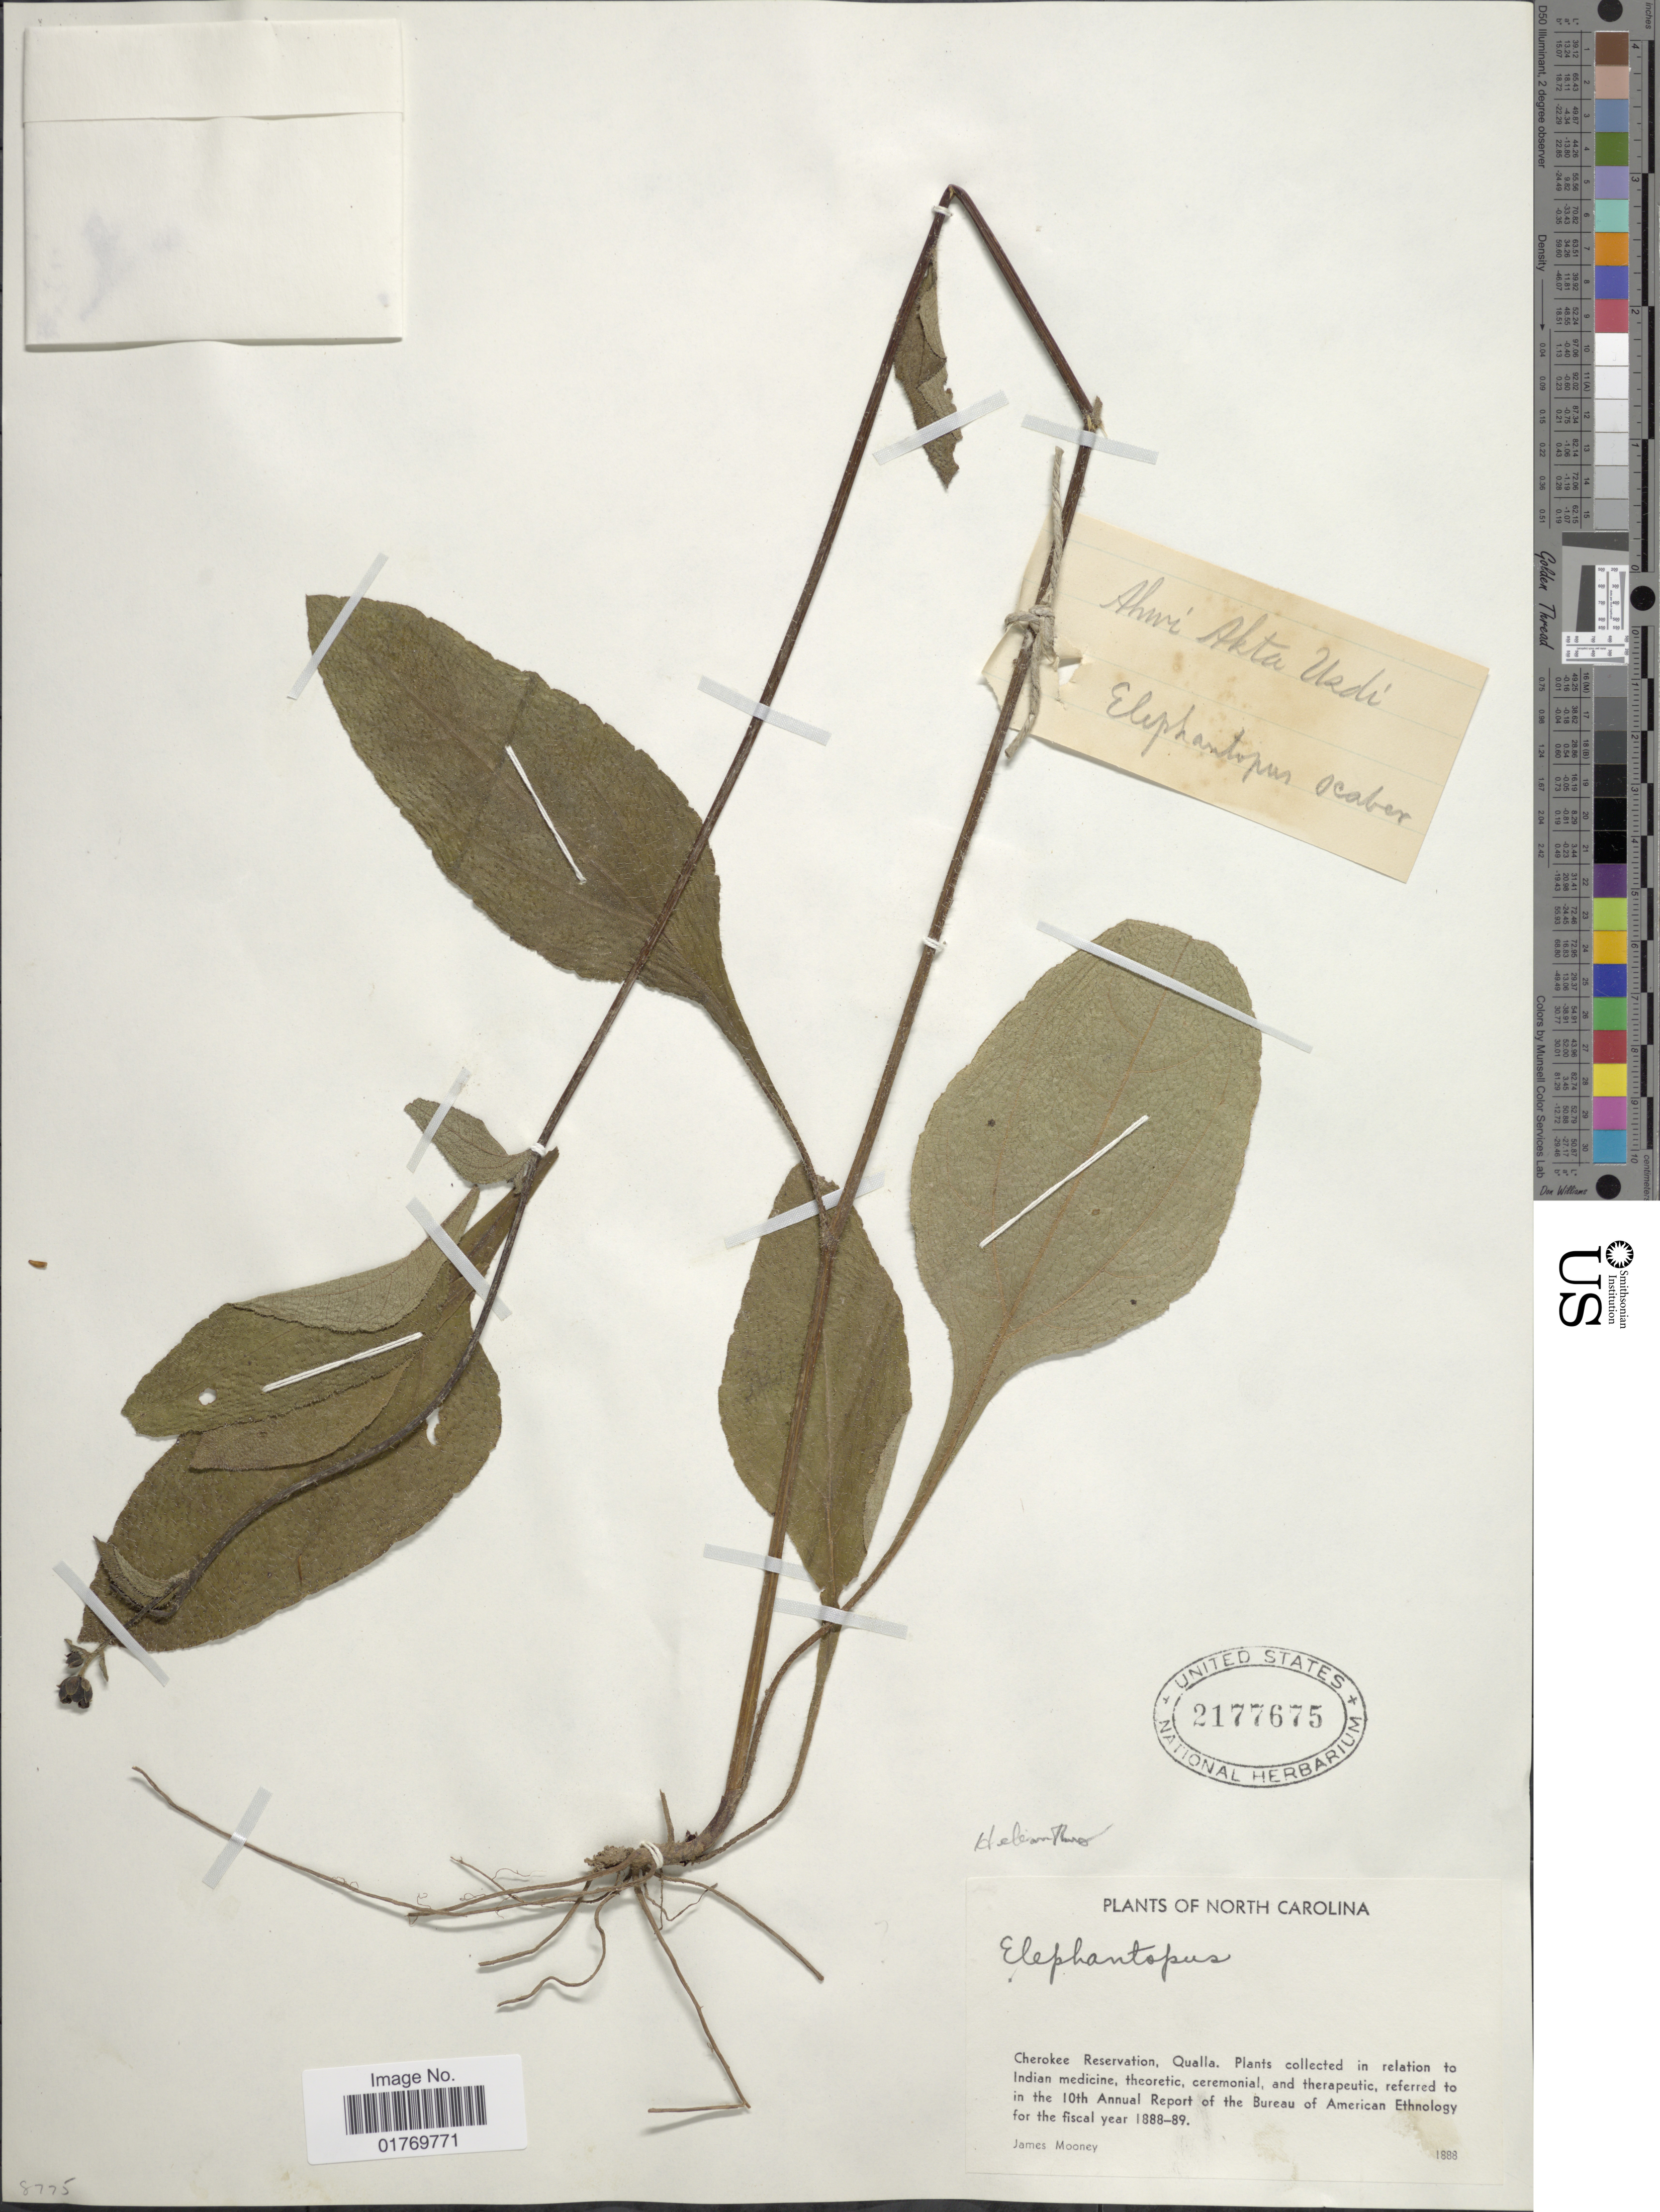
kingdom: Plantae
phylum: Tracheophyta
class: Magnoliopsida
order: Asterales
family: Asteraceae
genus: Helianthus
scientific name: Helianthus atrorubens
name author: L.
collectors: J. Mooney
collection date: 1888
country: United States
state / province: North Carolina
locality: Cherokee Reservation, Qualla.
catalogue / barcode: US 2177675